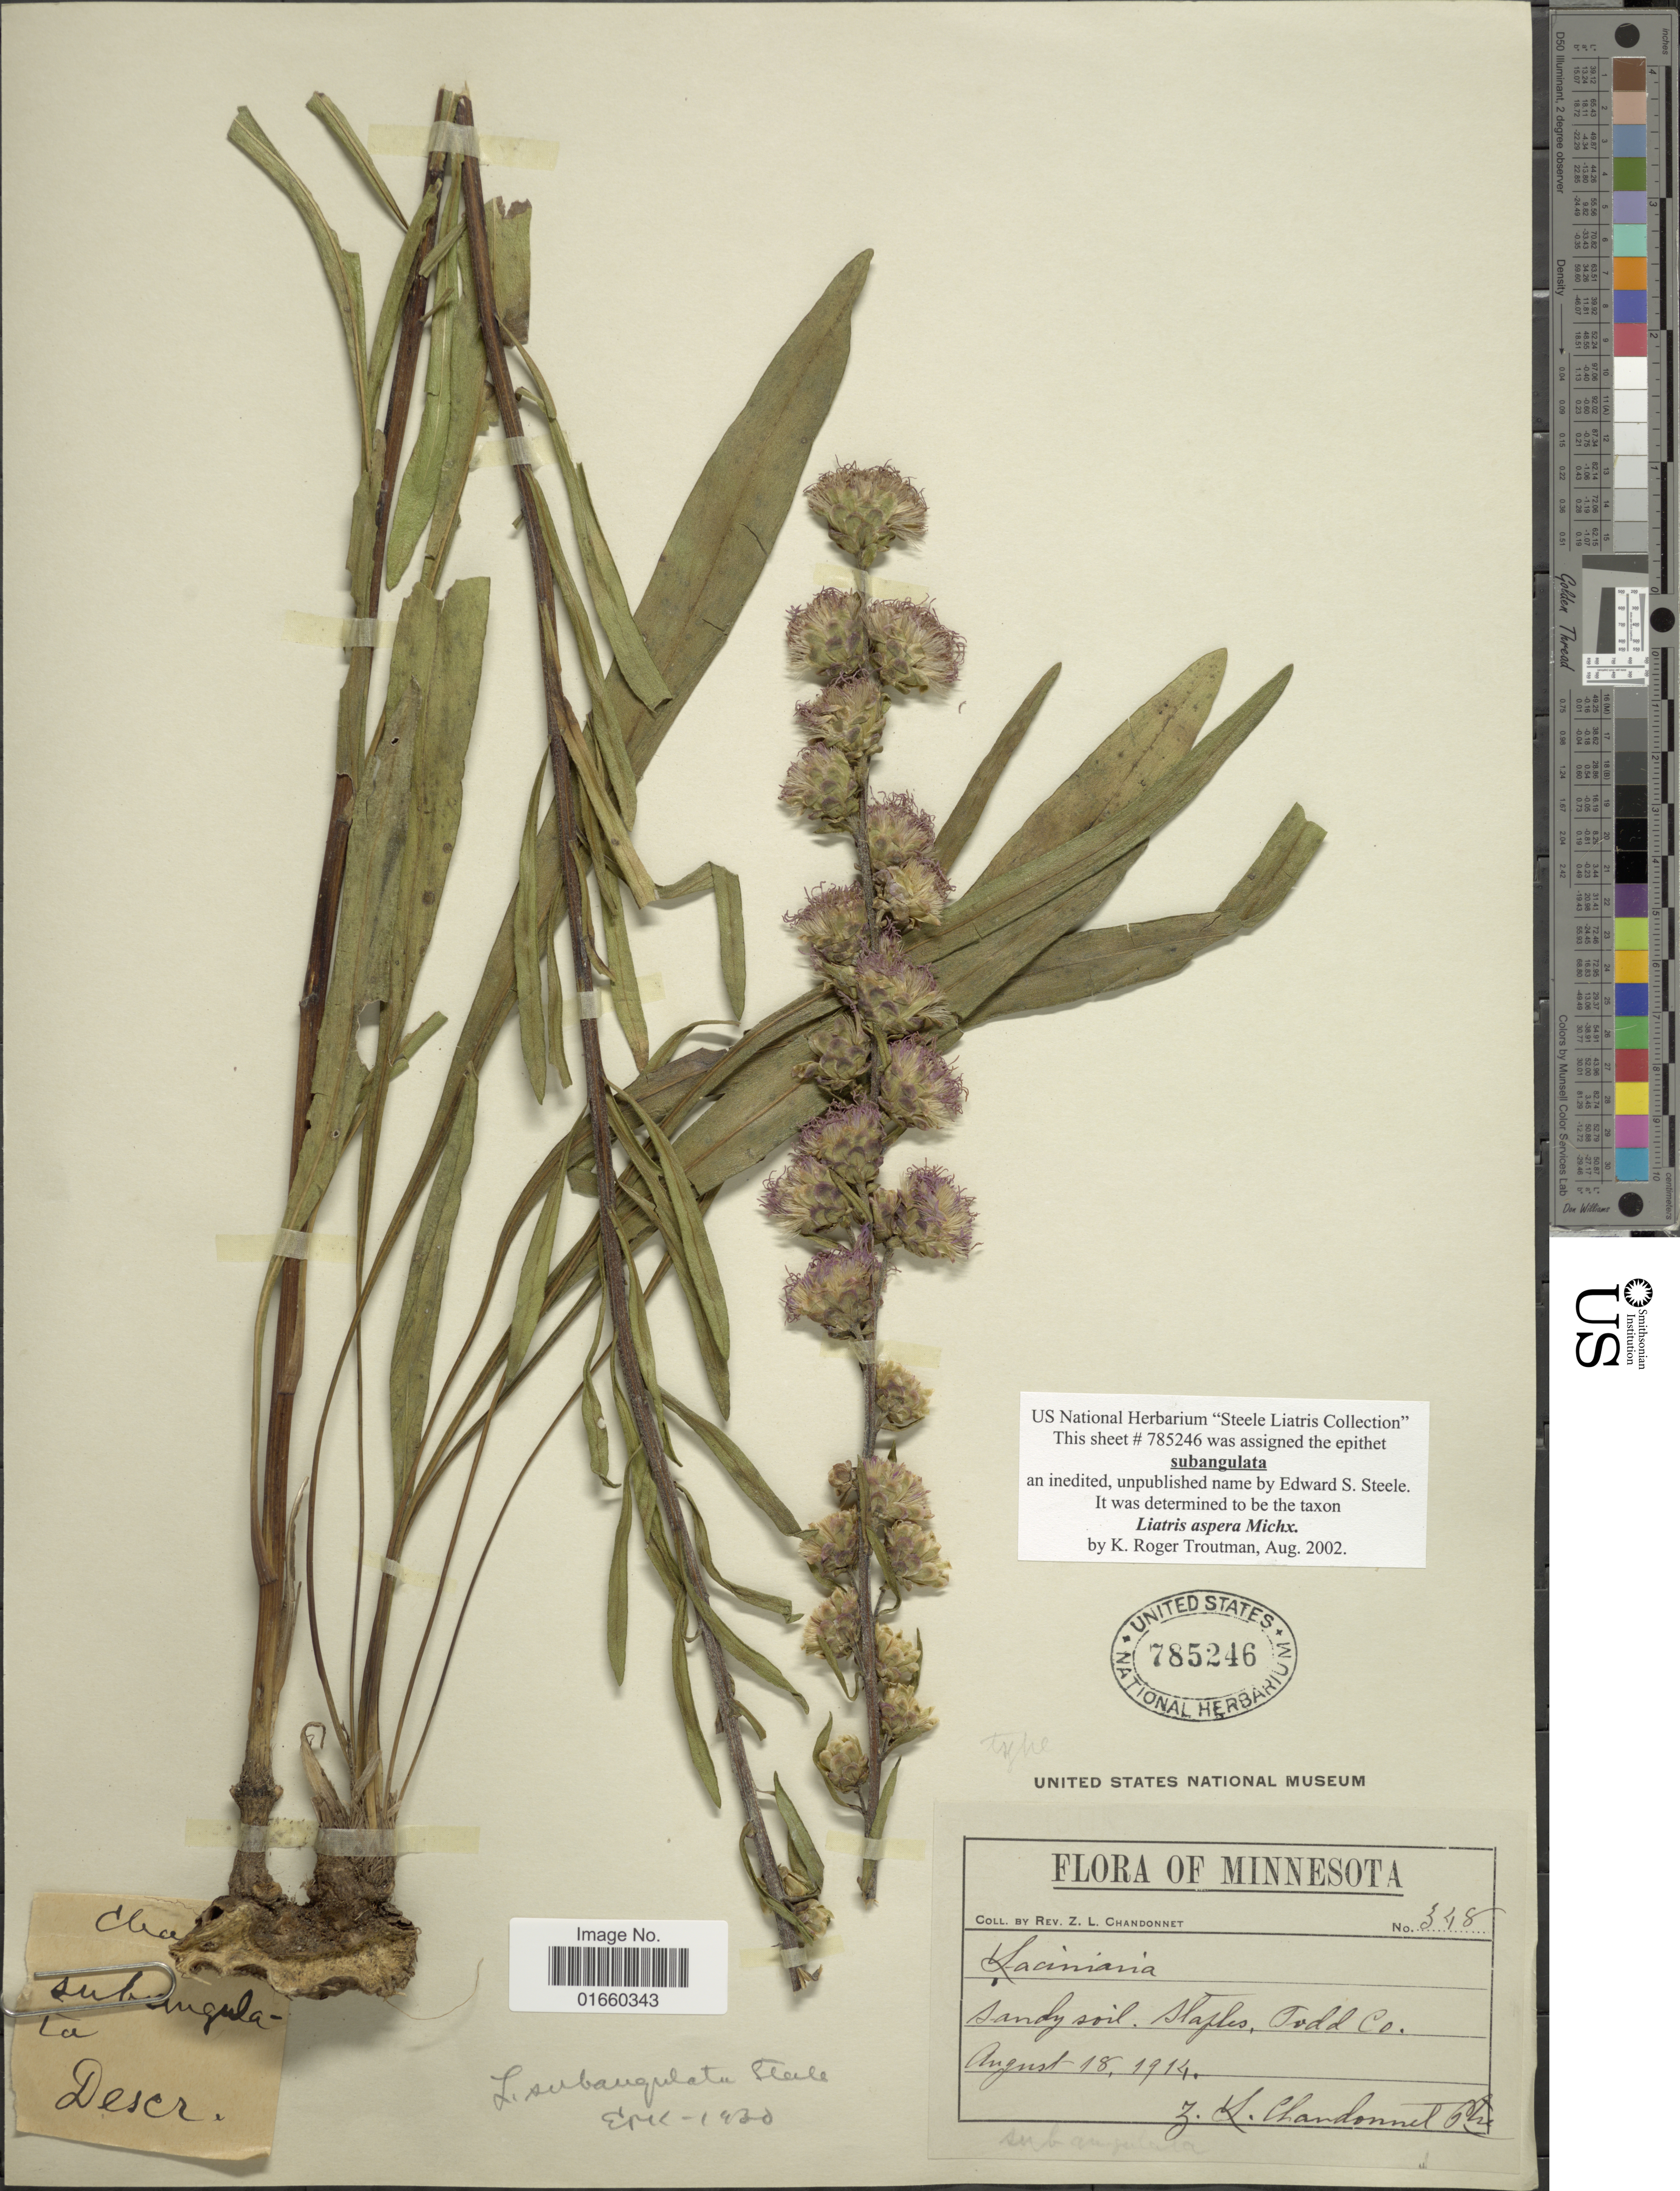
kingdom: Plantae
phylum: Tracheophyta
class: Magnoliopsida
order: Asterales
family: Asteraceae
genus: Liatris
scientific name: Liatris aspera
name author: Michx.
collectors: Z. Chandonnet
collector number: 348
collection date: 1914-08-18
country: United States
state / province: Minnesota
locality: Staples, Todd Co.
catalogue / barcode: US 785246